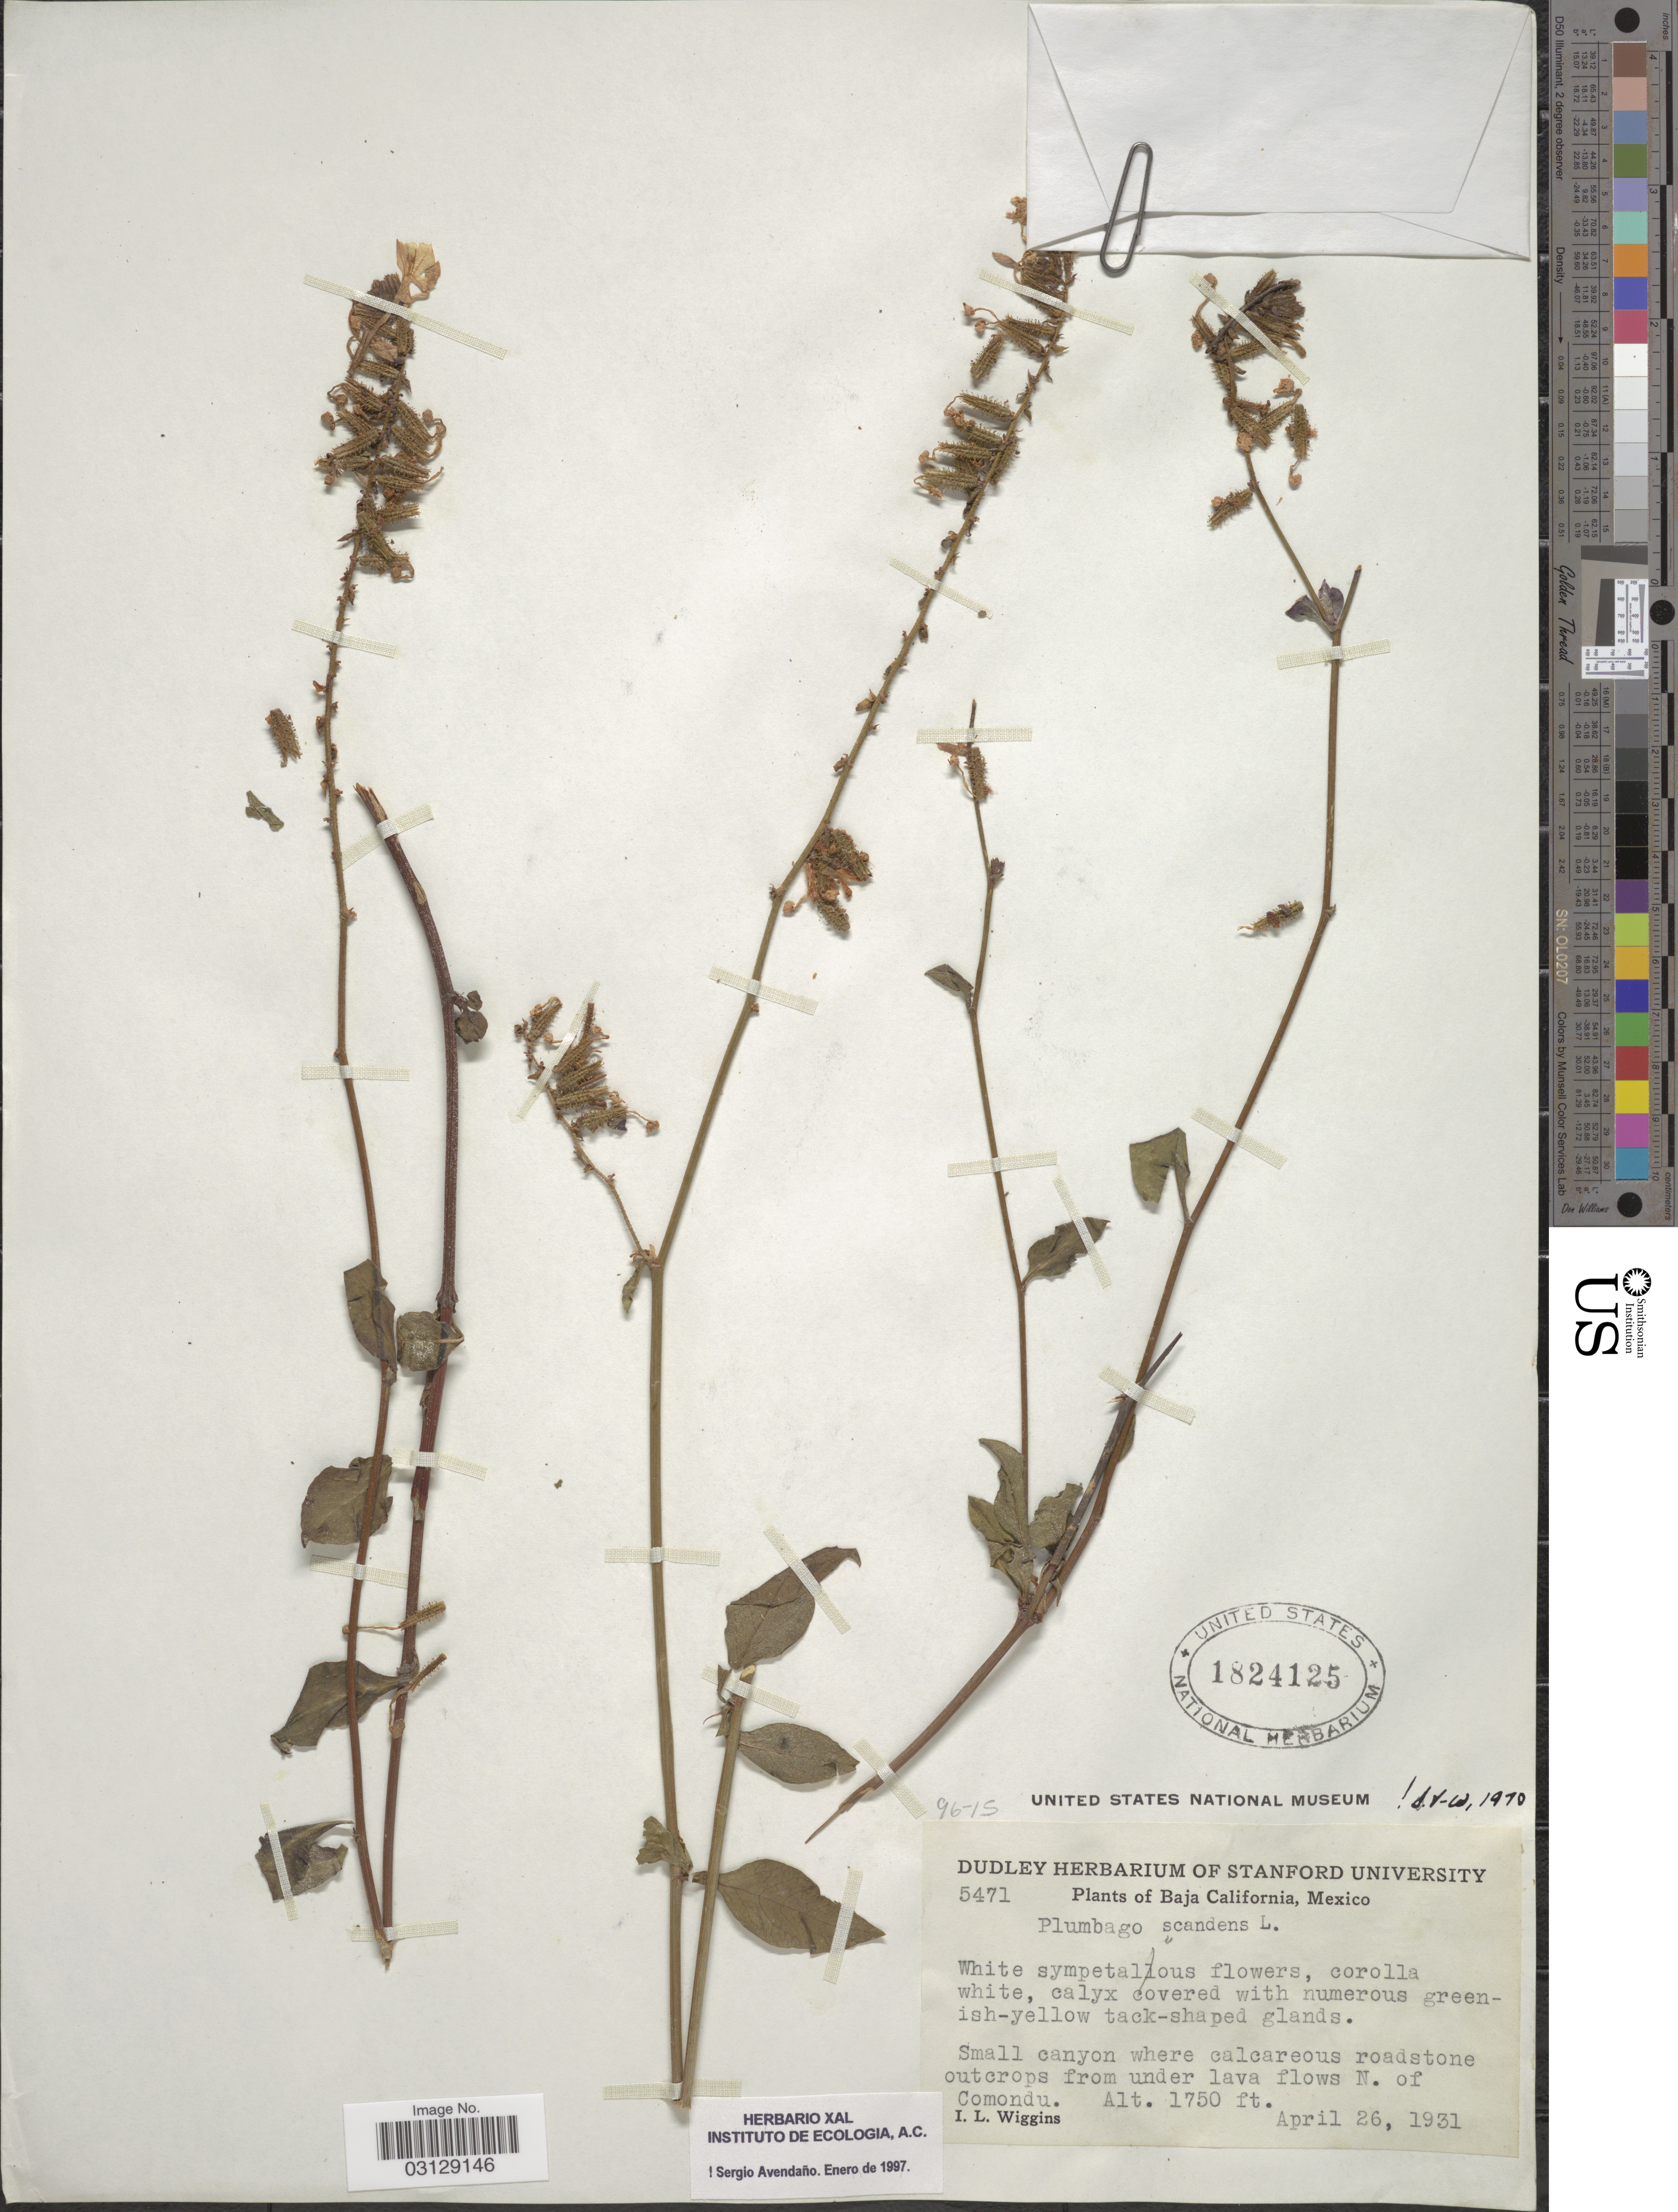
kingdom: Plantae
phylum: Tracheophyta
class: Magnoliopsida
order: Caryophyllales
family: Plumbaginaceae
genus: Plumbago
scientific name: Plumbago scandens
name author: L.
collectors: I. L. Wiggins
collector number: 5471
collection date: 1931-04-26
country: Mexico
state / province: Baja California Sur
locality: Small canyon where calcareous roadstone outcrops from under lava flows N. of Comondu.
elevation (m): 533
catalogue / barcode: US 1824125